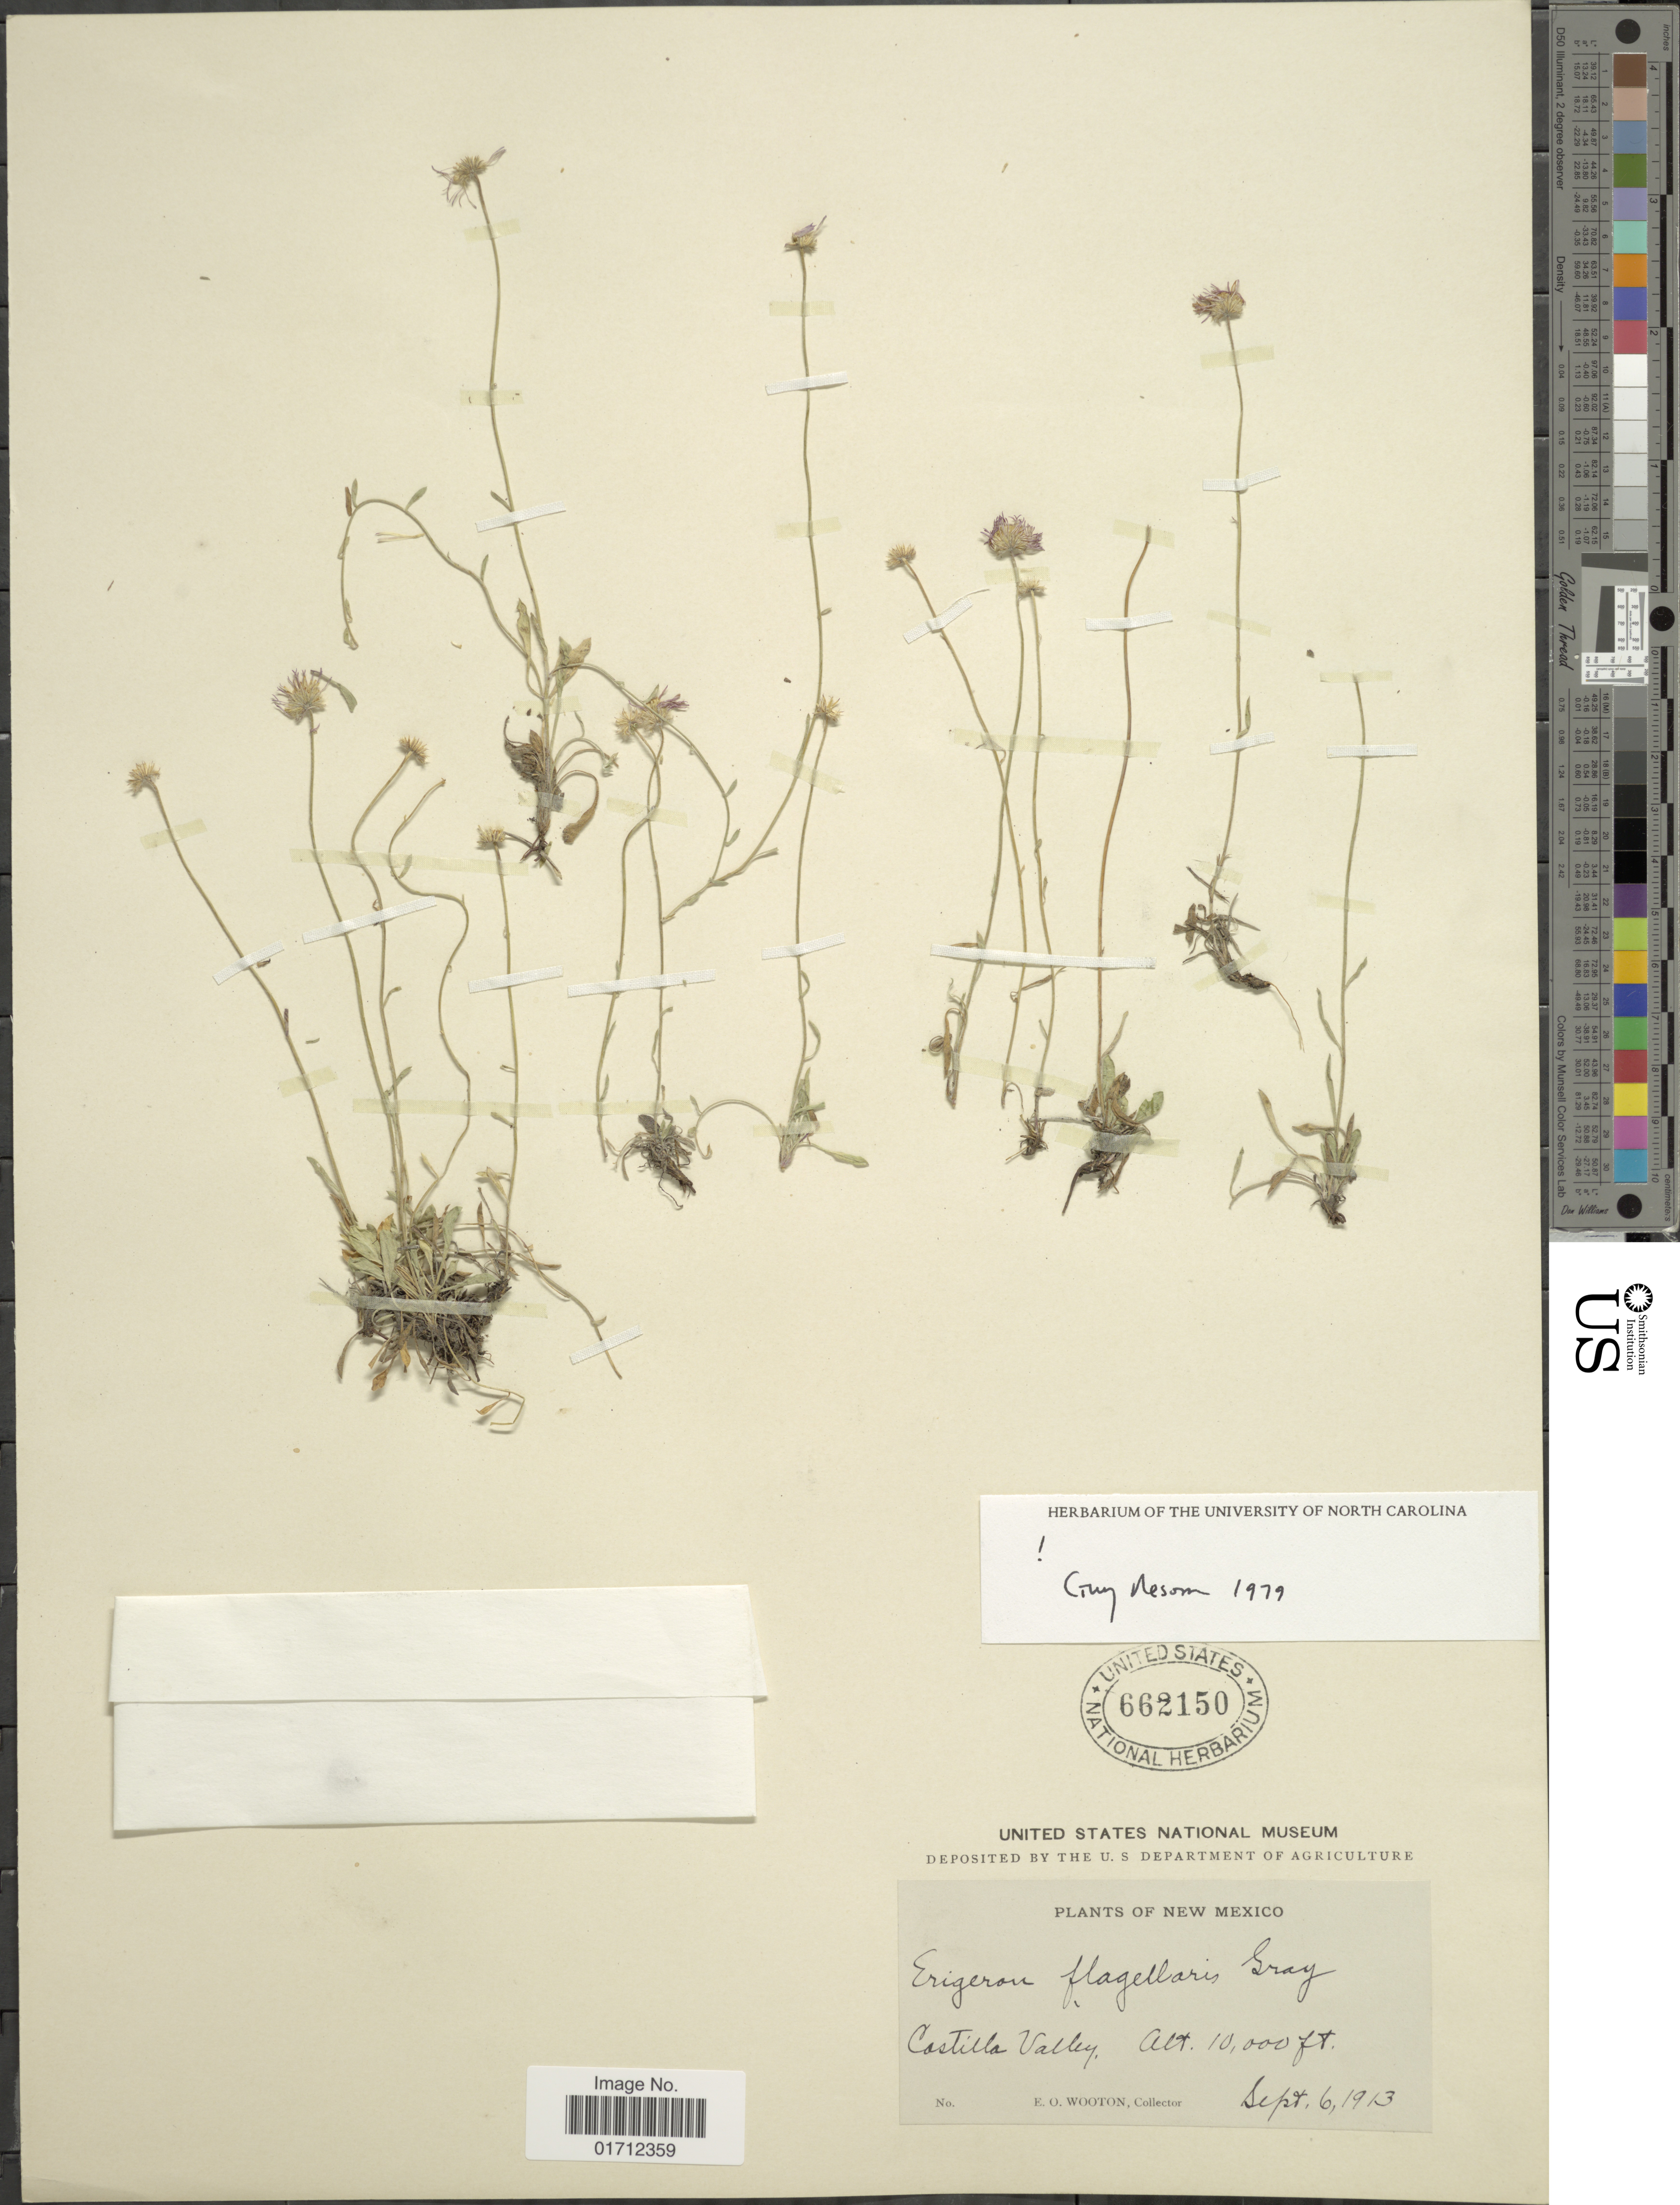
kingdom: Plantae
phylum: Tracheophyta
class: Magnoliopsida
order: Asterales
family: Asteraceae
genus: Erigeron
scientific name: Erigeron flagellaris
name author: A. Gray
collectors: E. O. Wooton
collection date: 1913-09-06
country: United States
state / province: New Mexico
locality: Costilla Valley.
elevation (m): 3048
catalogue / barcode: US 662150